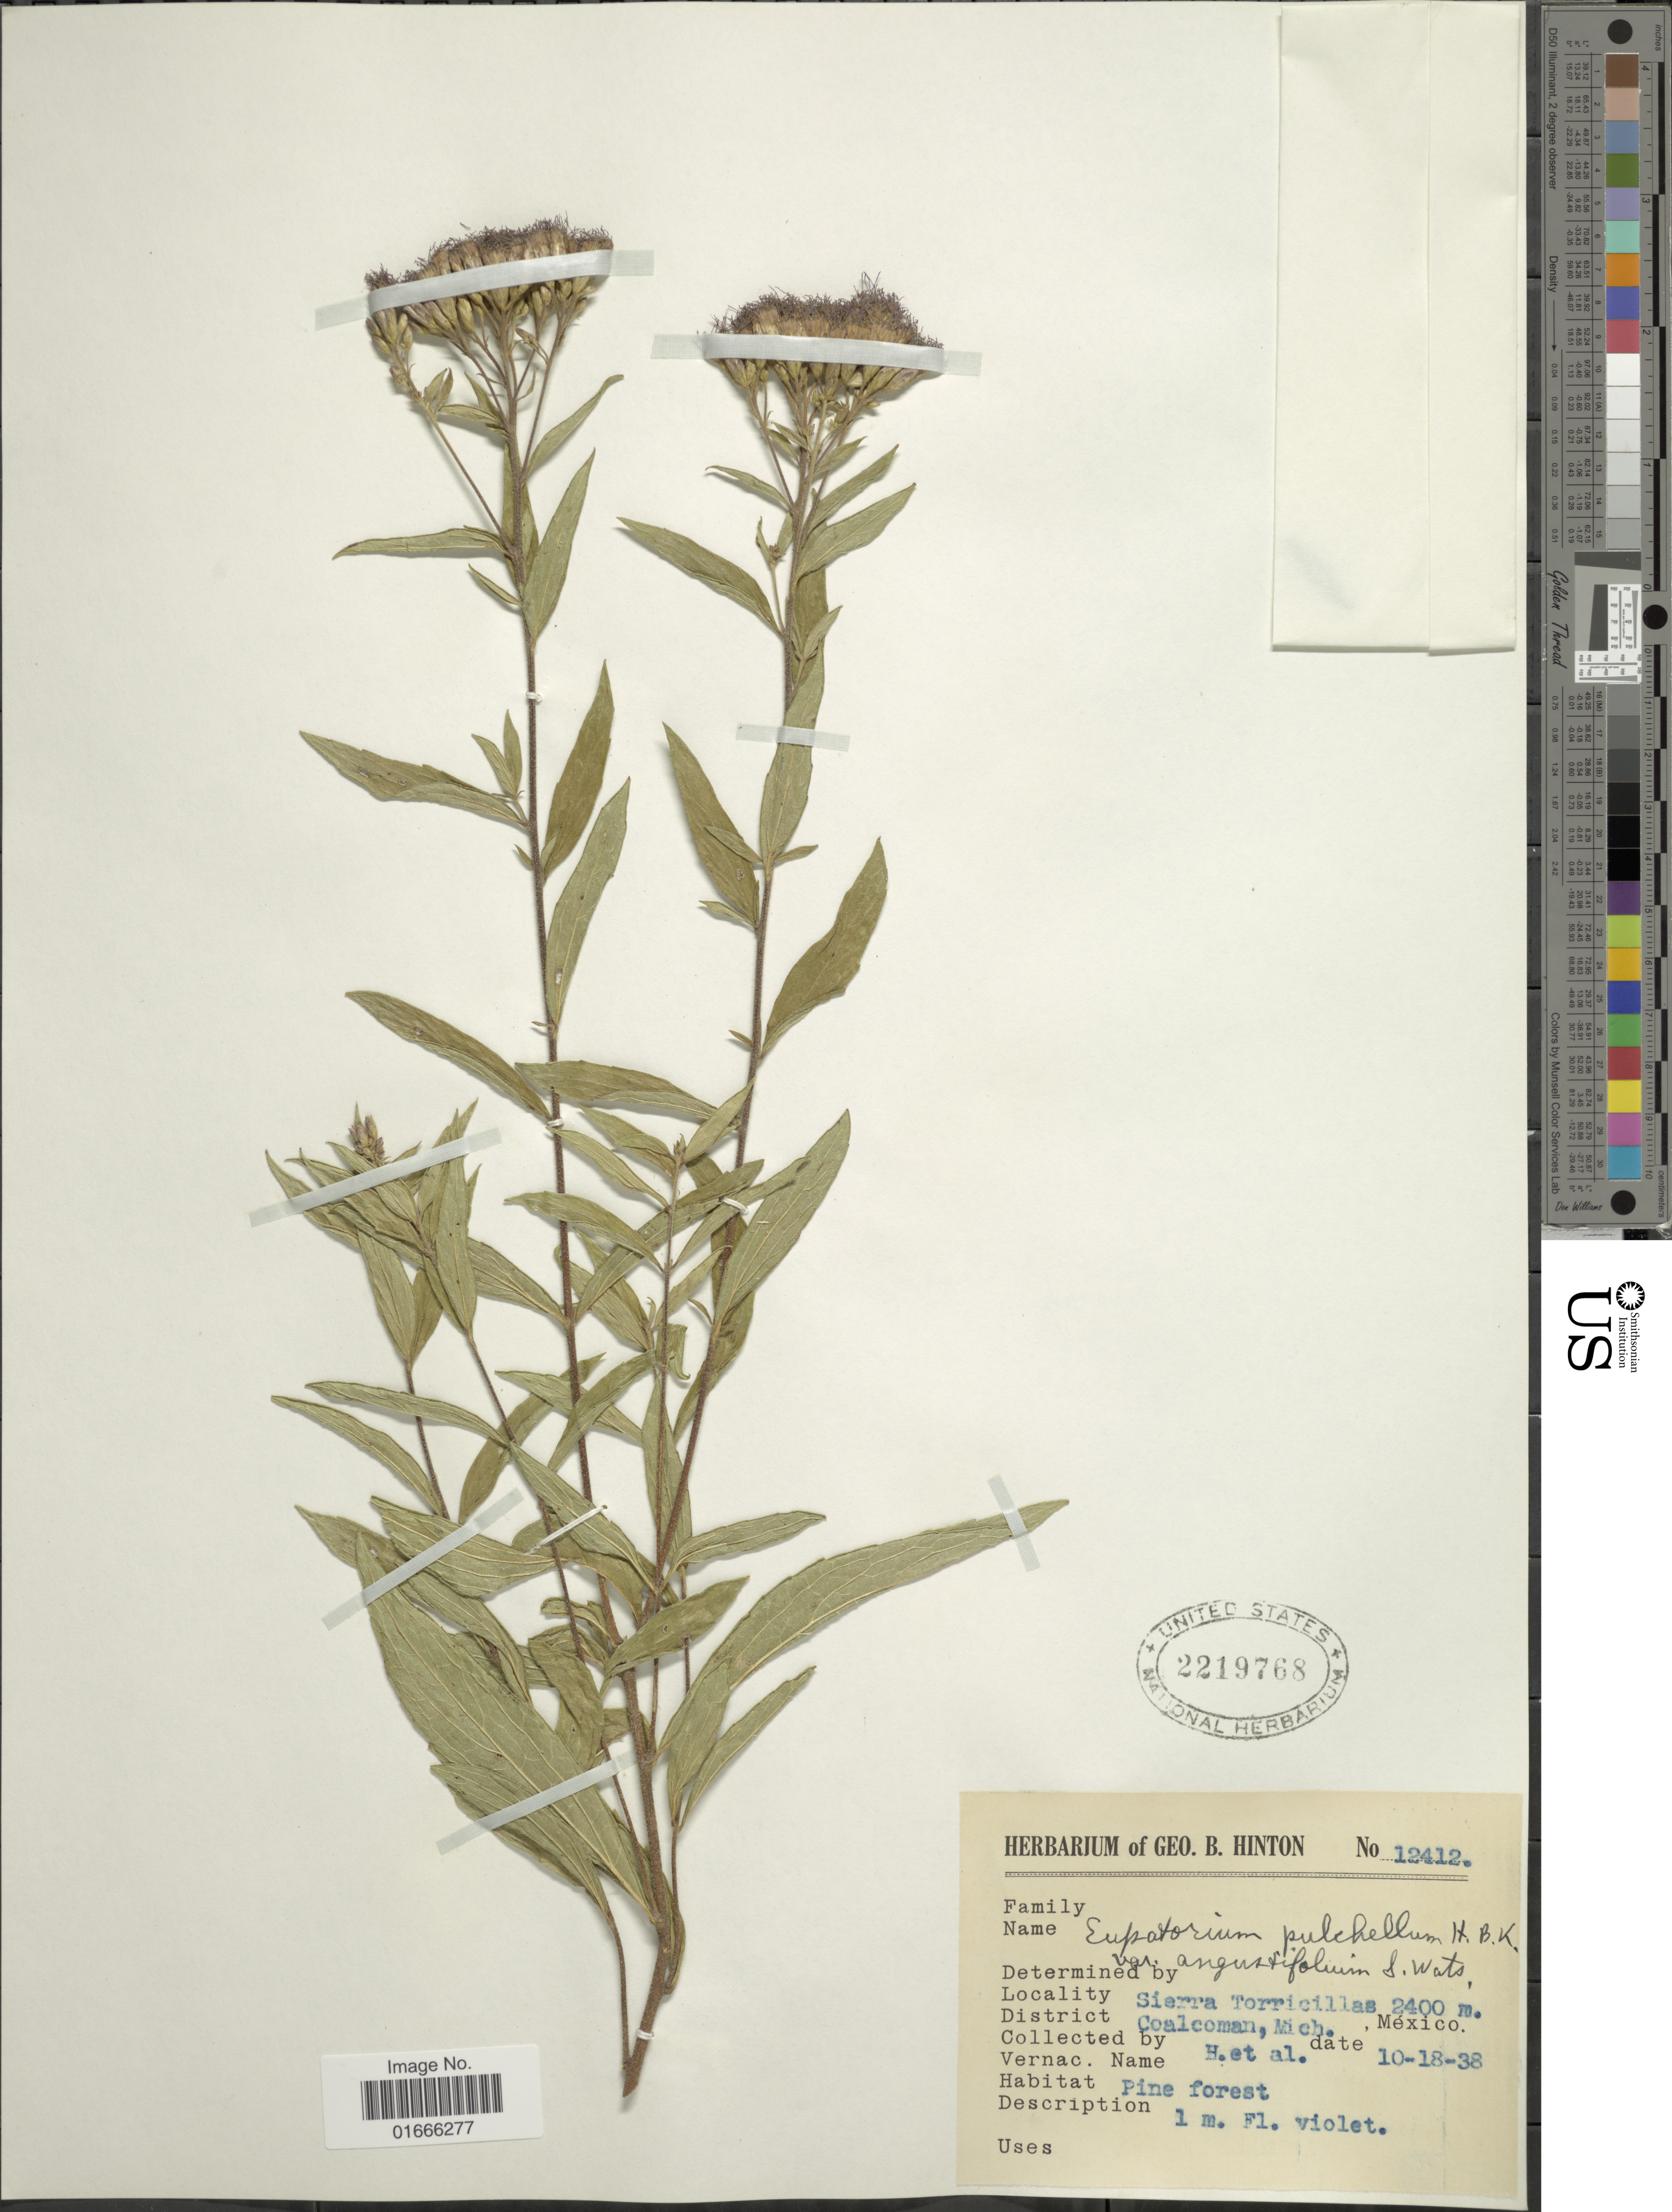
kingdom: Plantae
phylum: Tracheophyta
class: Magnoliopsida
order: Asterales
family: Asteraceae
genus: Chromolaena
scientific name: Chromolaena pulchella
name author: (Kunth) R.M. King & H. Rob.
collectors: G. B. Hinton & et al.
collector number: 12412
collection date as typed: Transcribed d/m/y: 18/10/38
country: Mexico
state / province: Michoacán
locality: Sierra Torricillas, Coalcoman.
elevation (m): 2400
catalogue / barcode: US 2219768